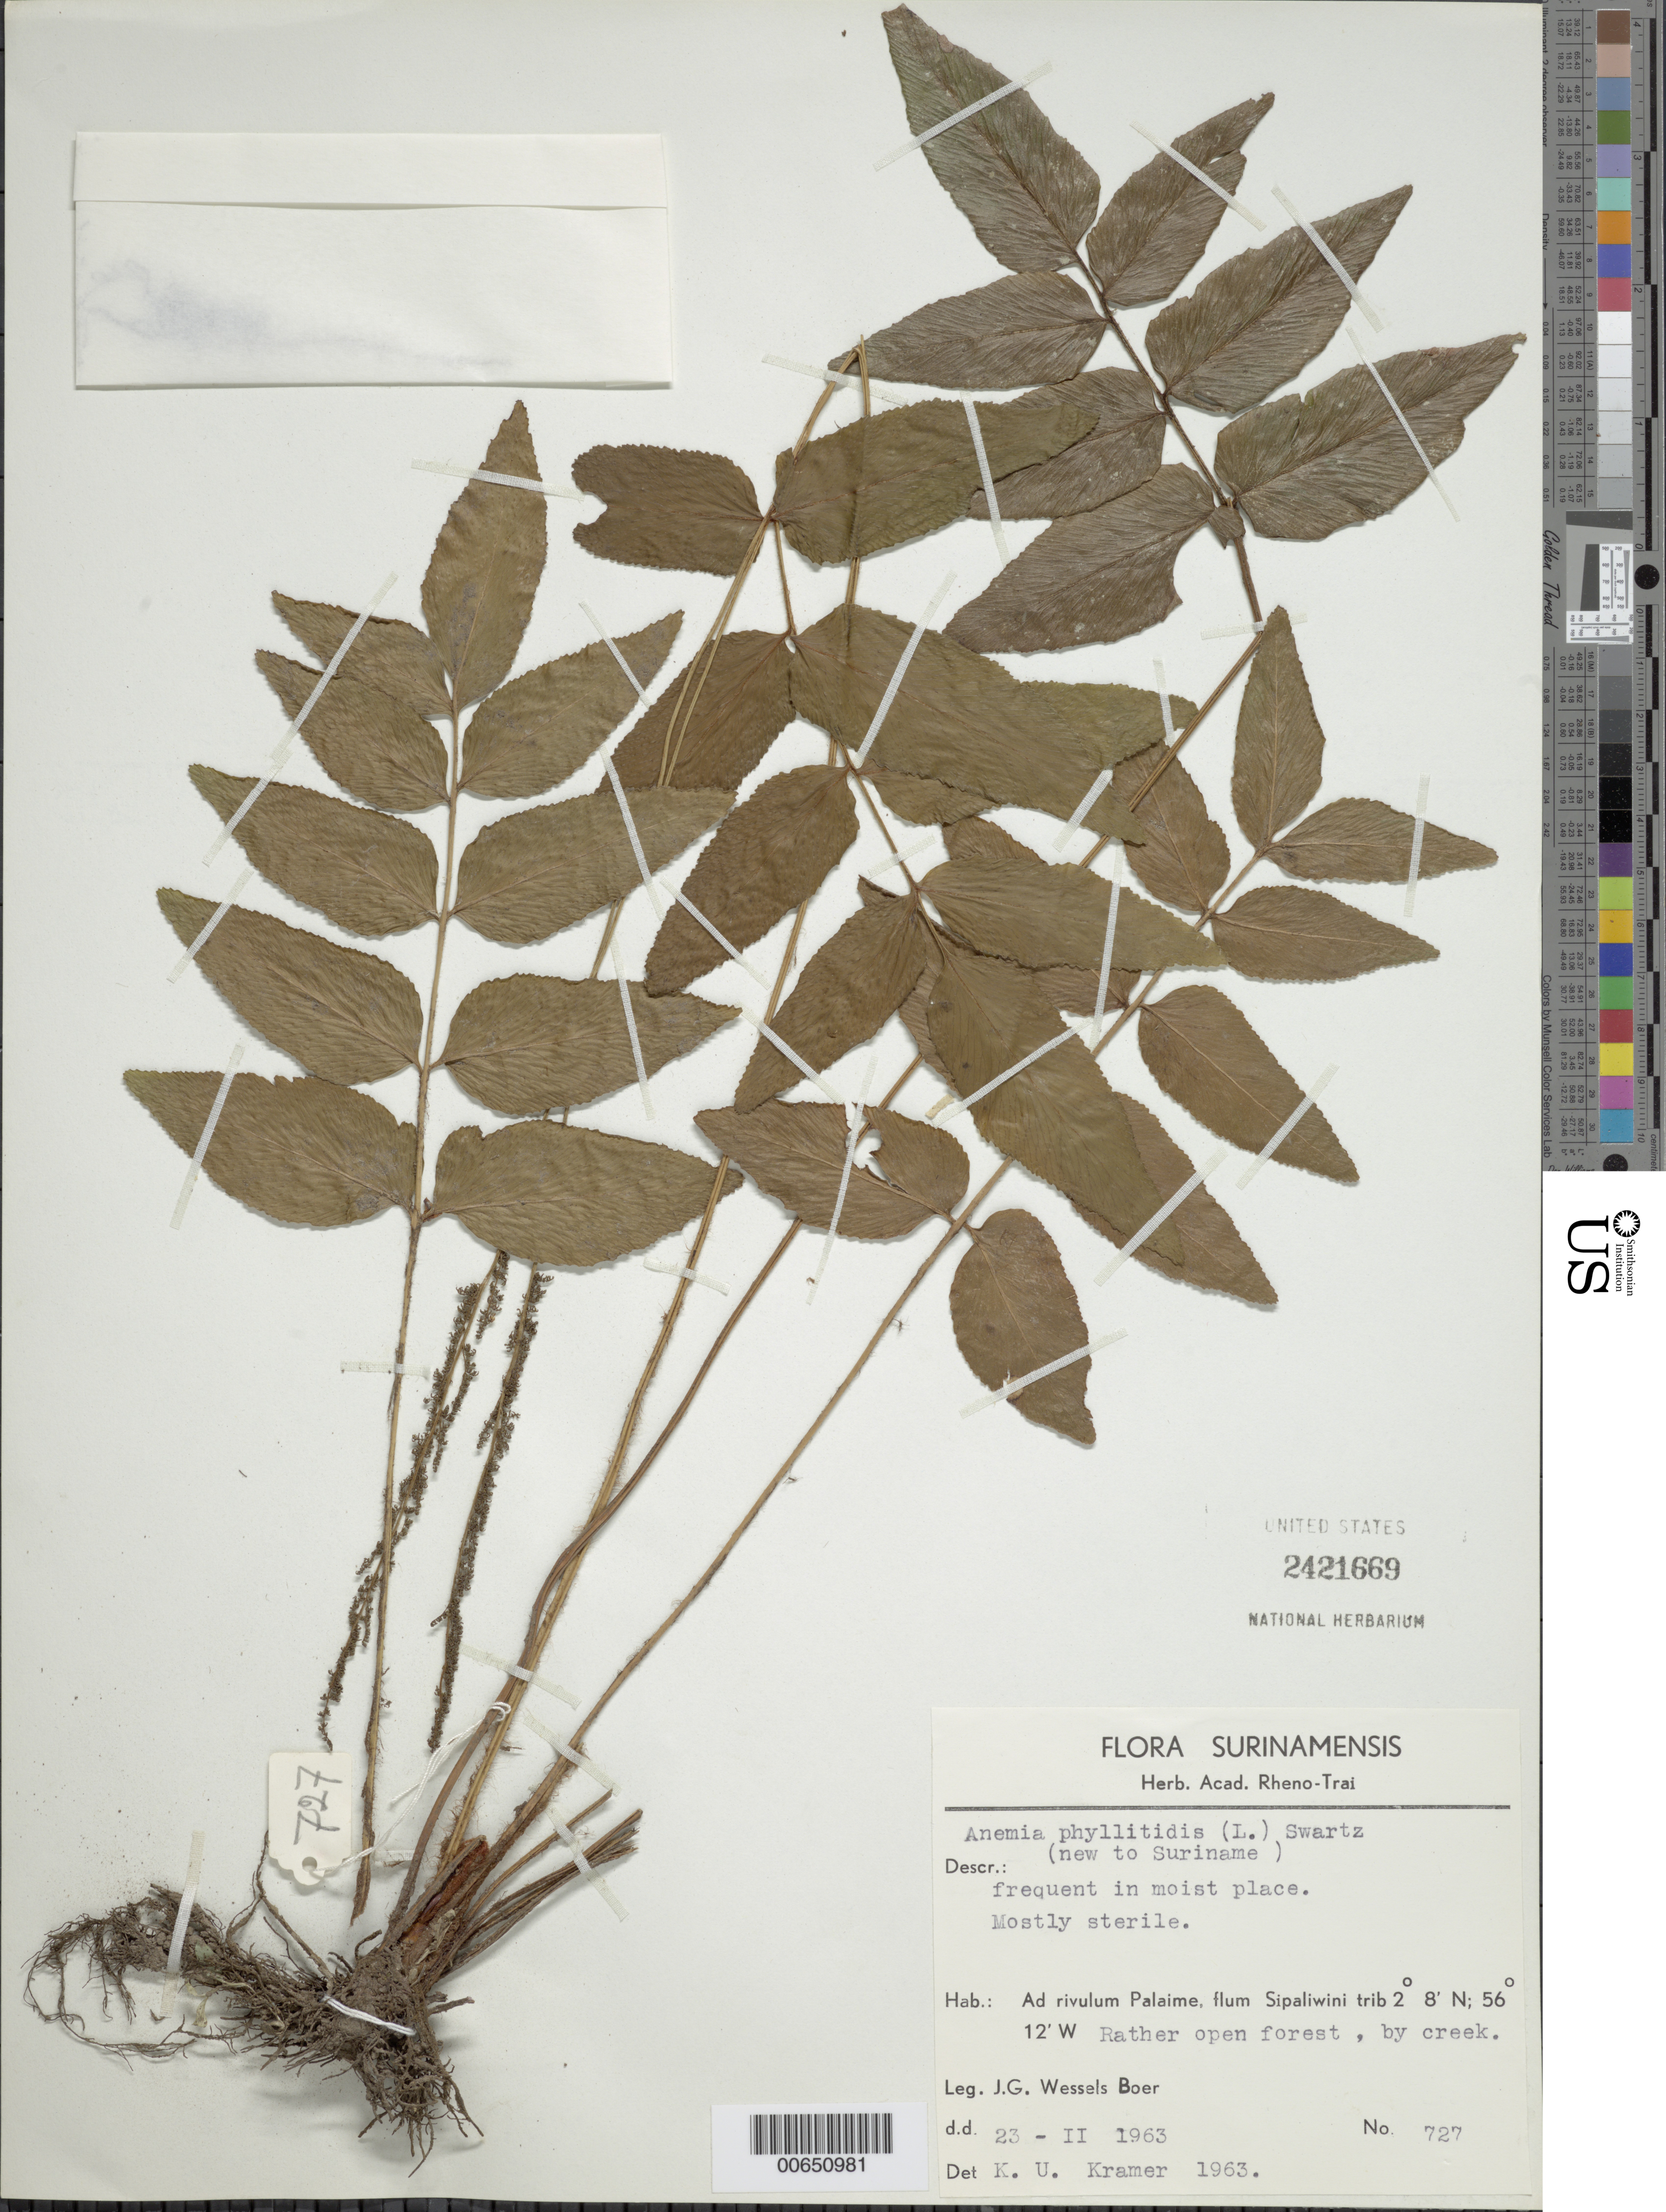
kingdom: Plantae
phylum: Tracheophyta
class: Polypodiopsida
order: Schizaeales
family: Anemiaceae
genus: Anemia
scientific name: Anemia phyllitidis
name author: (L.) Sw.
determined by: Kramer, K. U.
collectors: J. G. Wessels Boer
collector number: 727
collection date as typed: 23-Feb-63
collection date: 1963-02-23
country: Suriname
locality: Ad rivulum Palaime, flum Sipaliwini trib.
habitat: Rather open forest, by creek, in moist places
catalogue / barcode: US 2421669